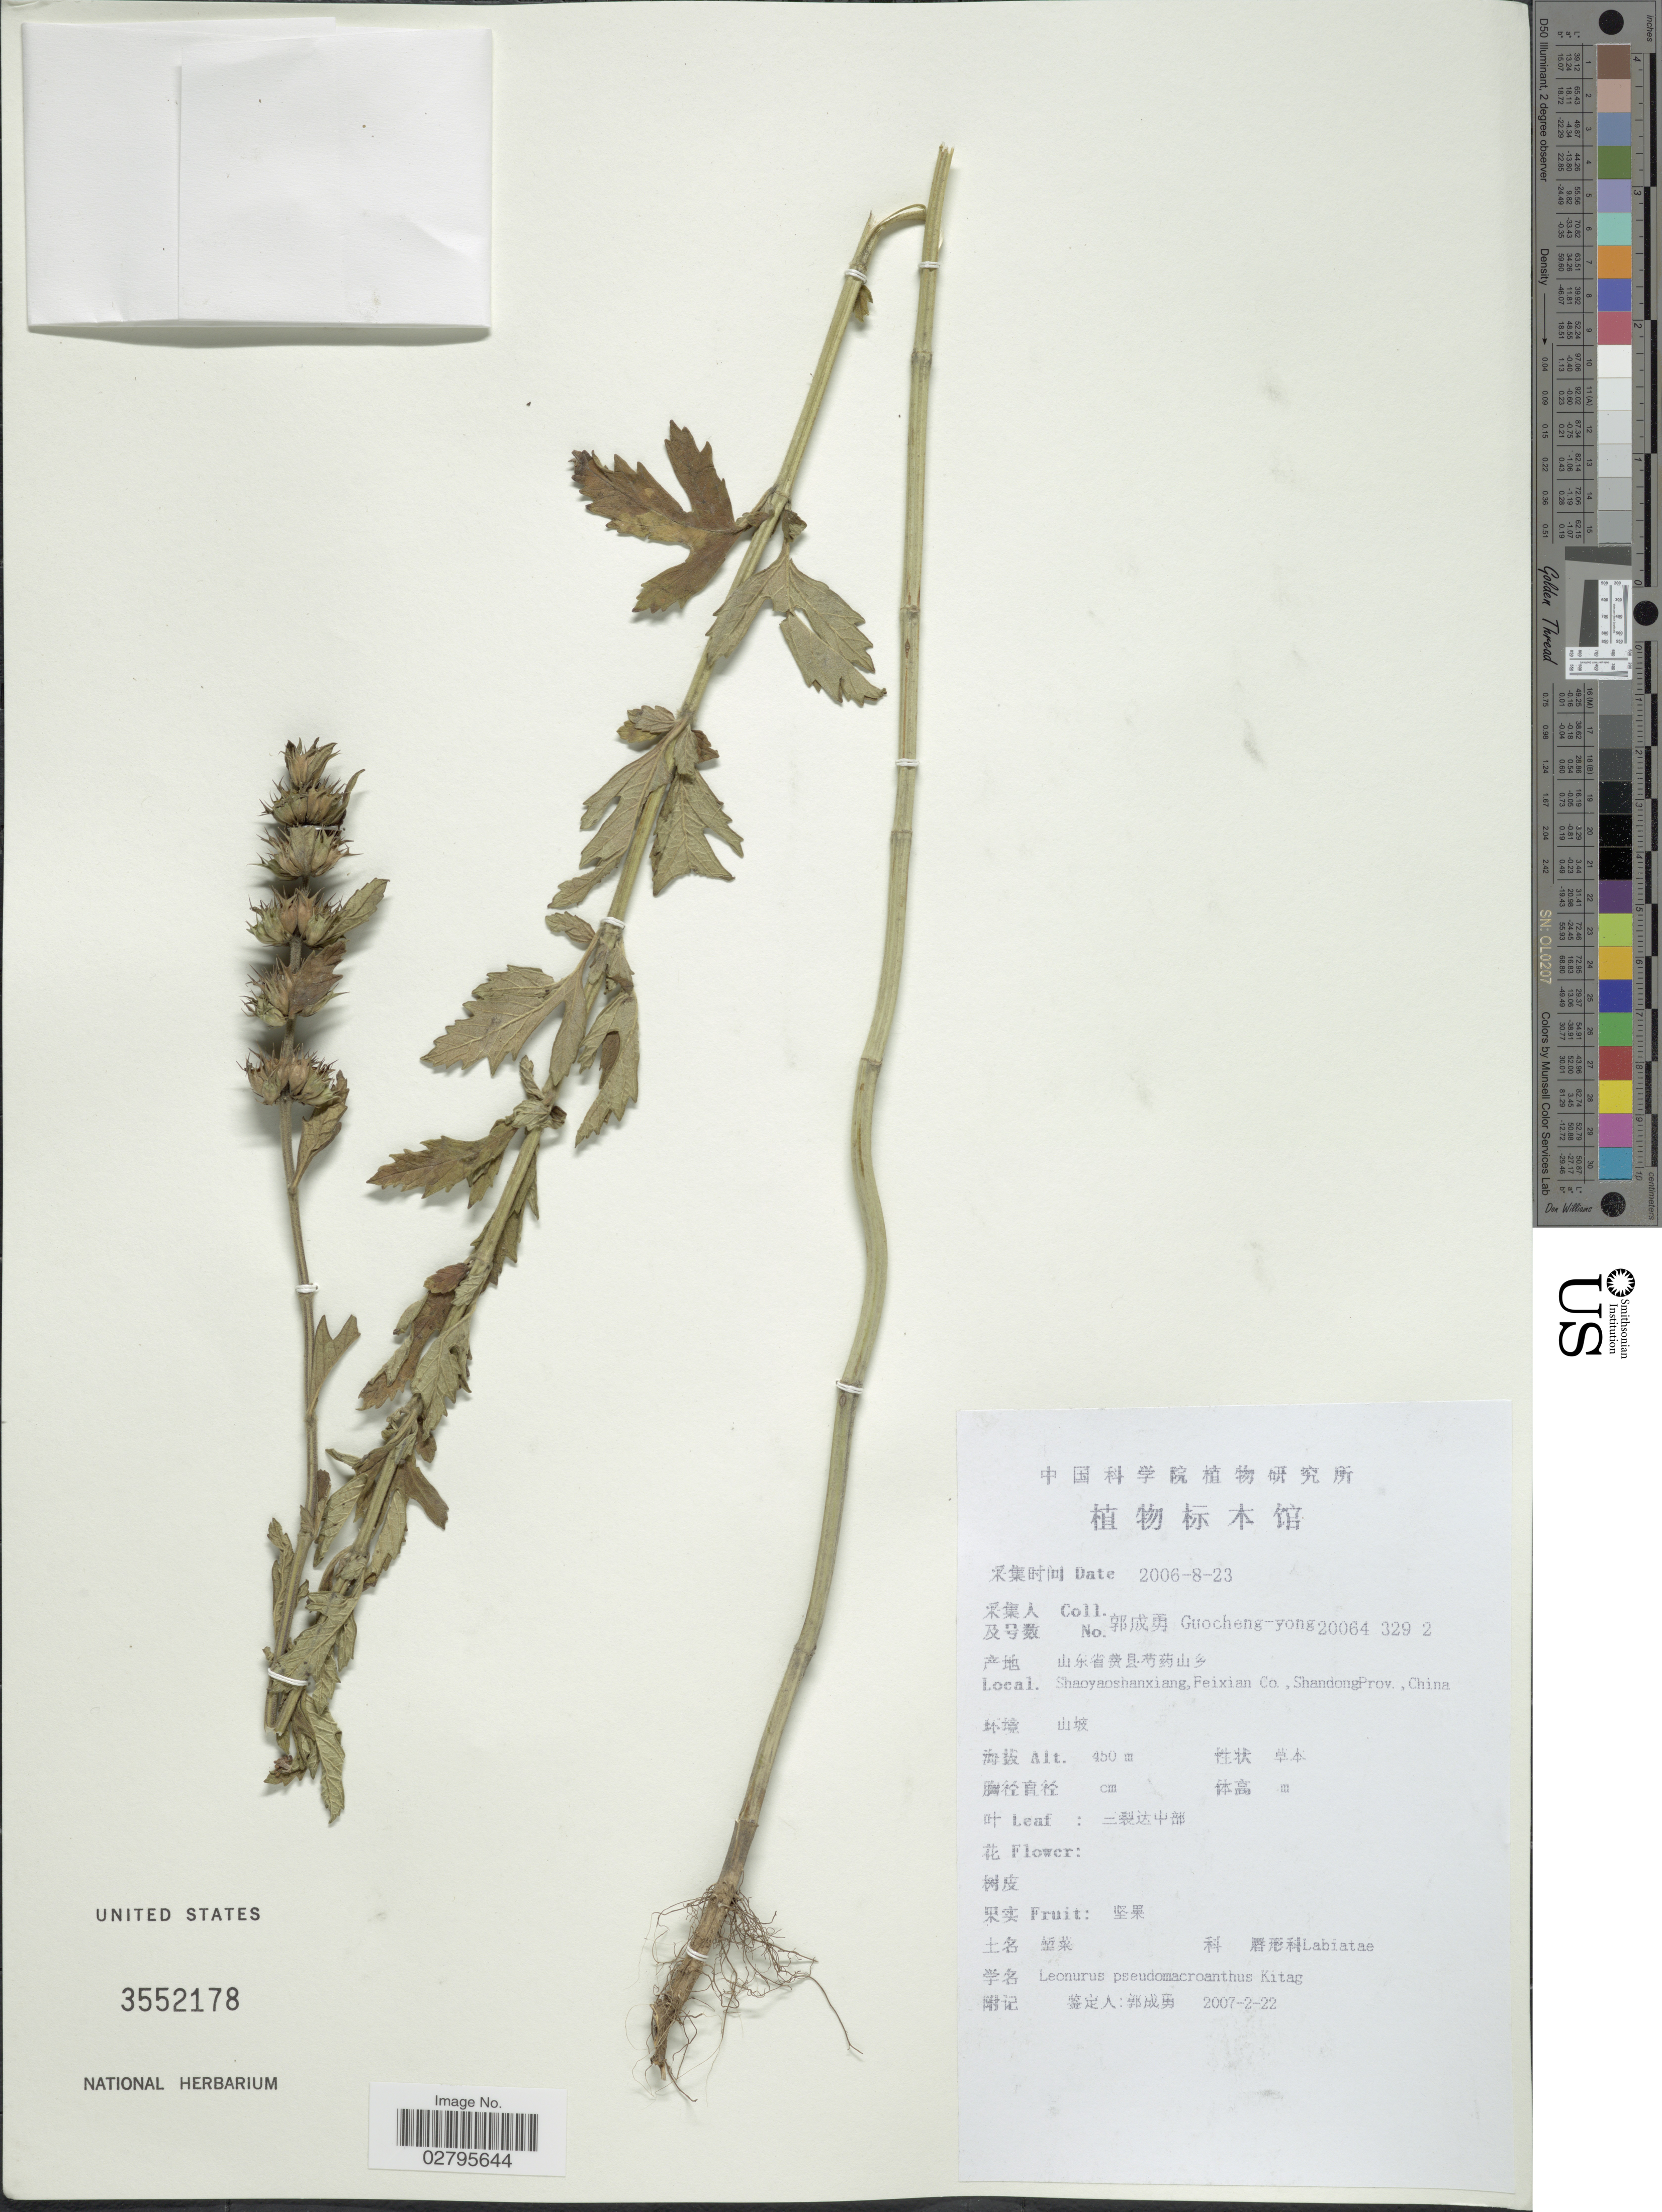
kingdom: Plantae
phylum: Tracheophyta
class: Magnoliopsida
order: Lamiales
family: Lamiaceae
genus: Leonurus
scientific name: Leonurus pseudomacranthus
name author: Kitag.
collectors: Guo cheng-yong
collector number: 20064-329-2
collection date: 2006-08-23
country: China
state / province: Shandong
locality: Shaoyaoshanxiang, Feixian Co., Shandong Prov.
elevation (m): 450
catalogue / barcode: US 3552178